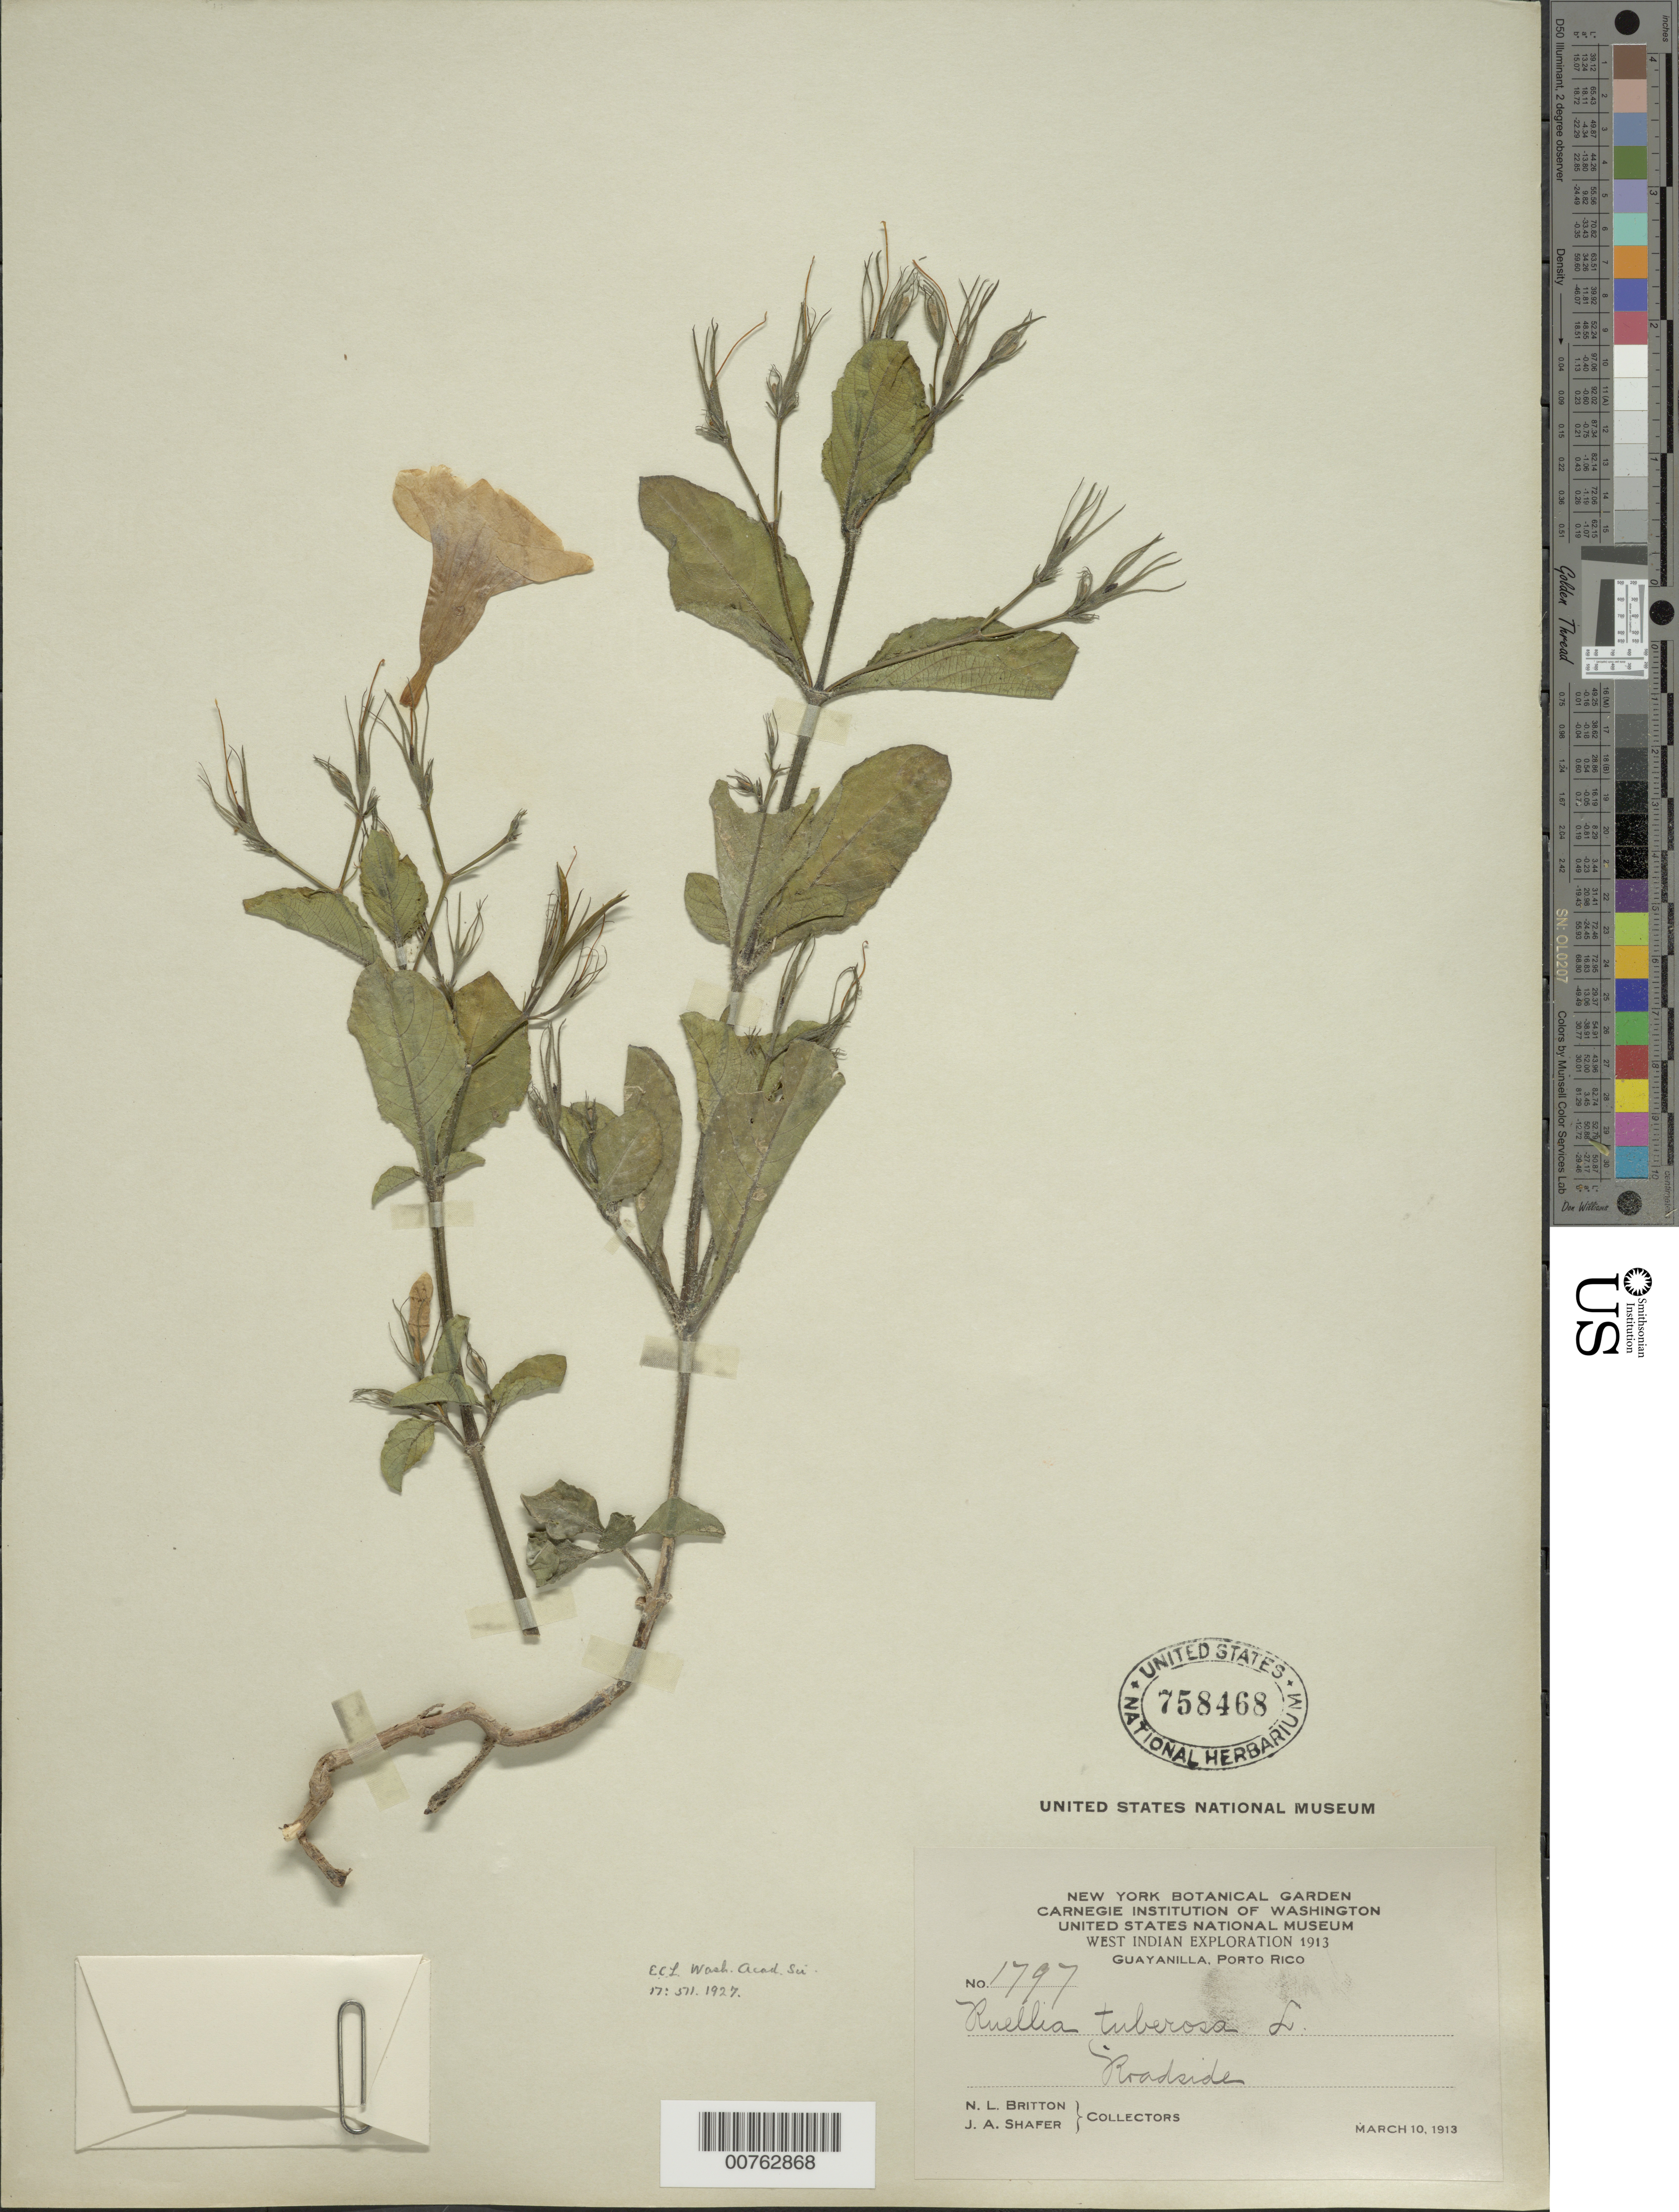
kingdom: Plantae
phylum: Tracheophyta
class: Magnoliopsida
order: Lamiales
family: Acanthaceae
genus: Ruellia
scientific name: Ruellia tuberosa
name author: L.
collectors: N. Britton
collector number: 1797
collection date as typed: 10 Mar 1913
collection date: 1913-03-10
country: Puerto Rico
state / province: Guayanilla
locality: Guayanilla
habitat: Roadside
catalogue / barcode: US 758468